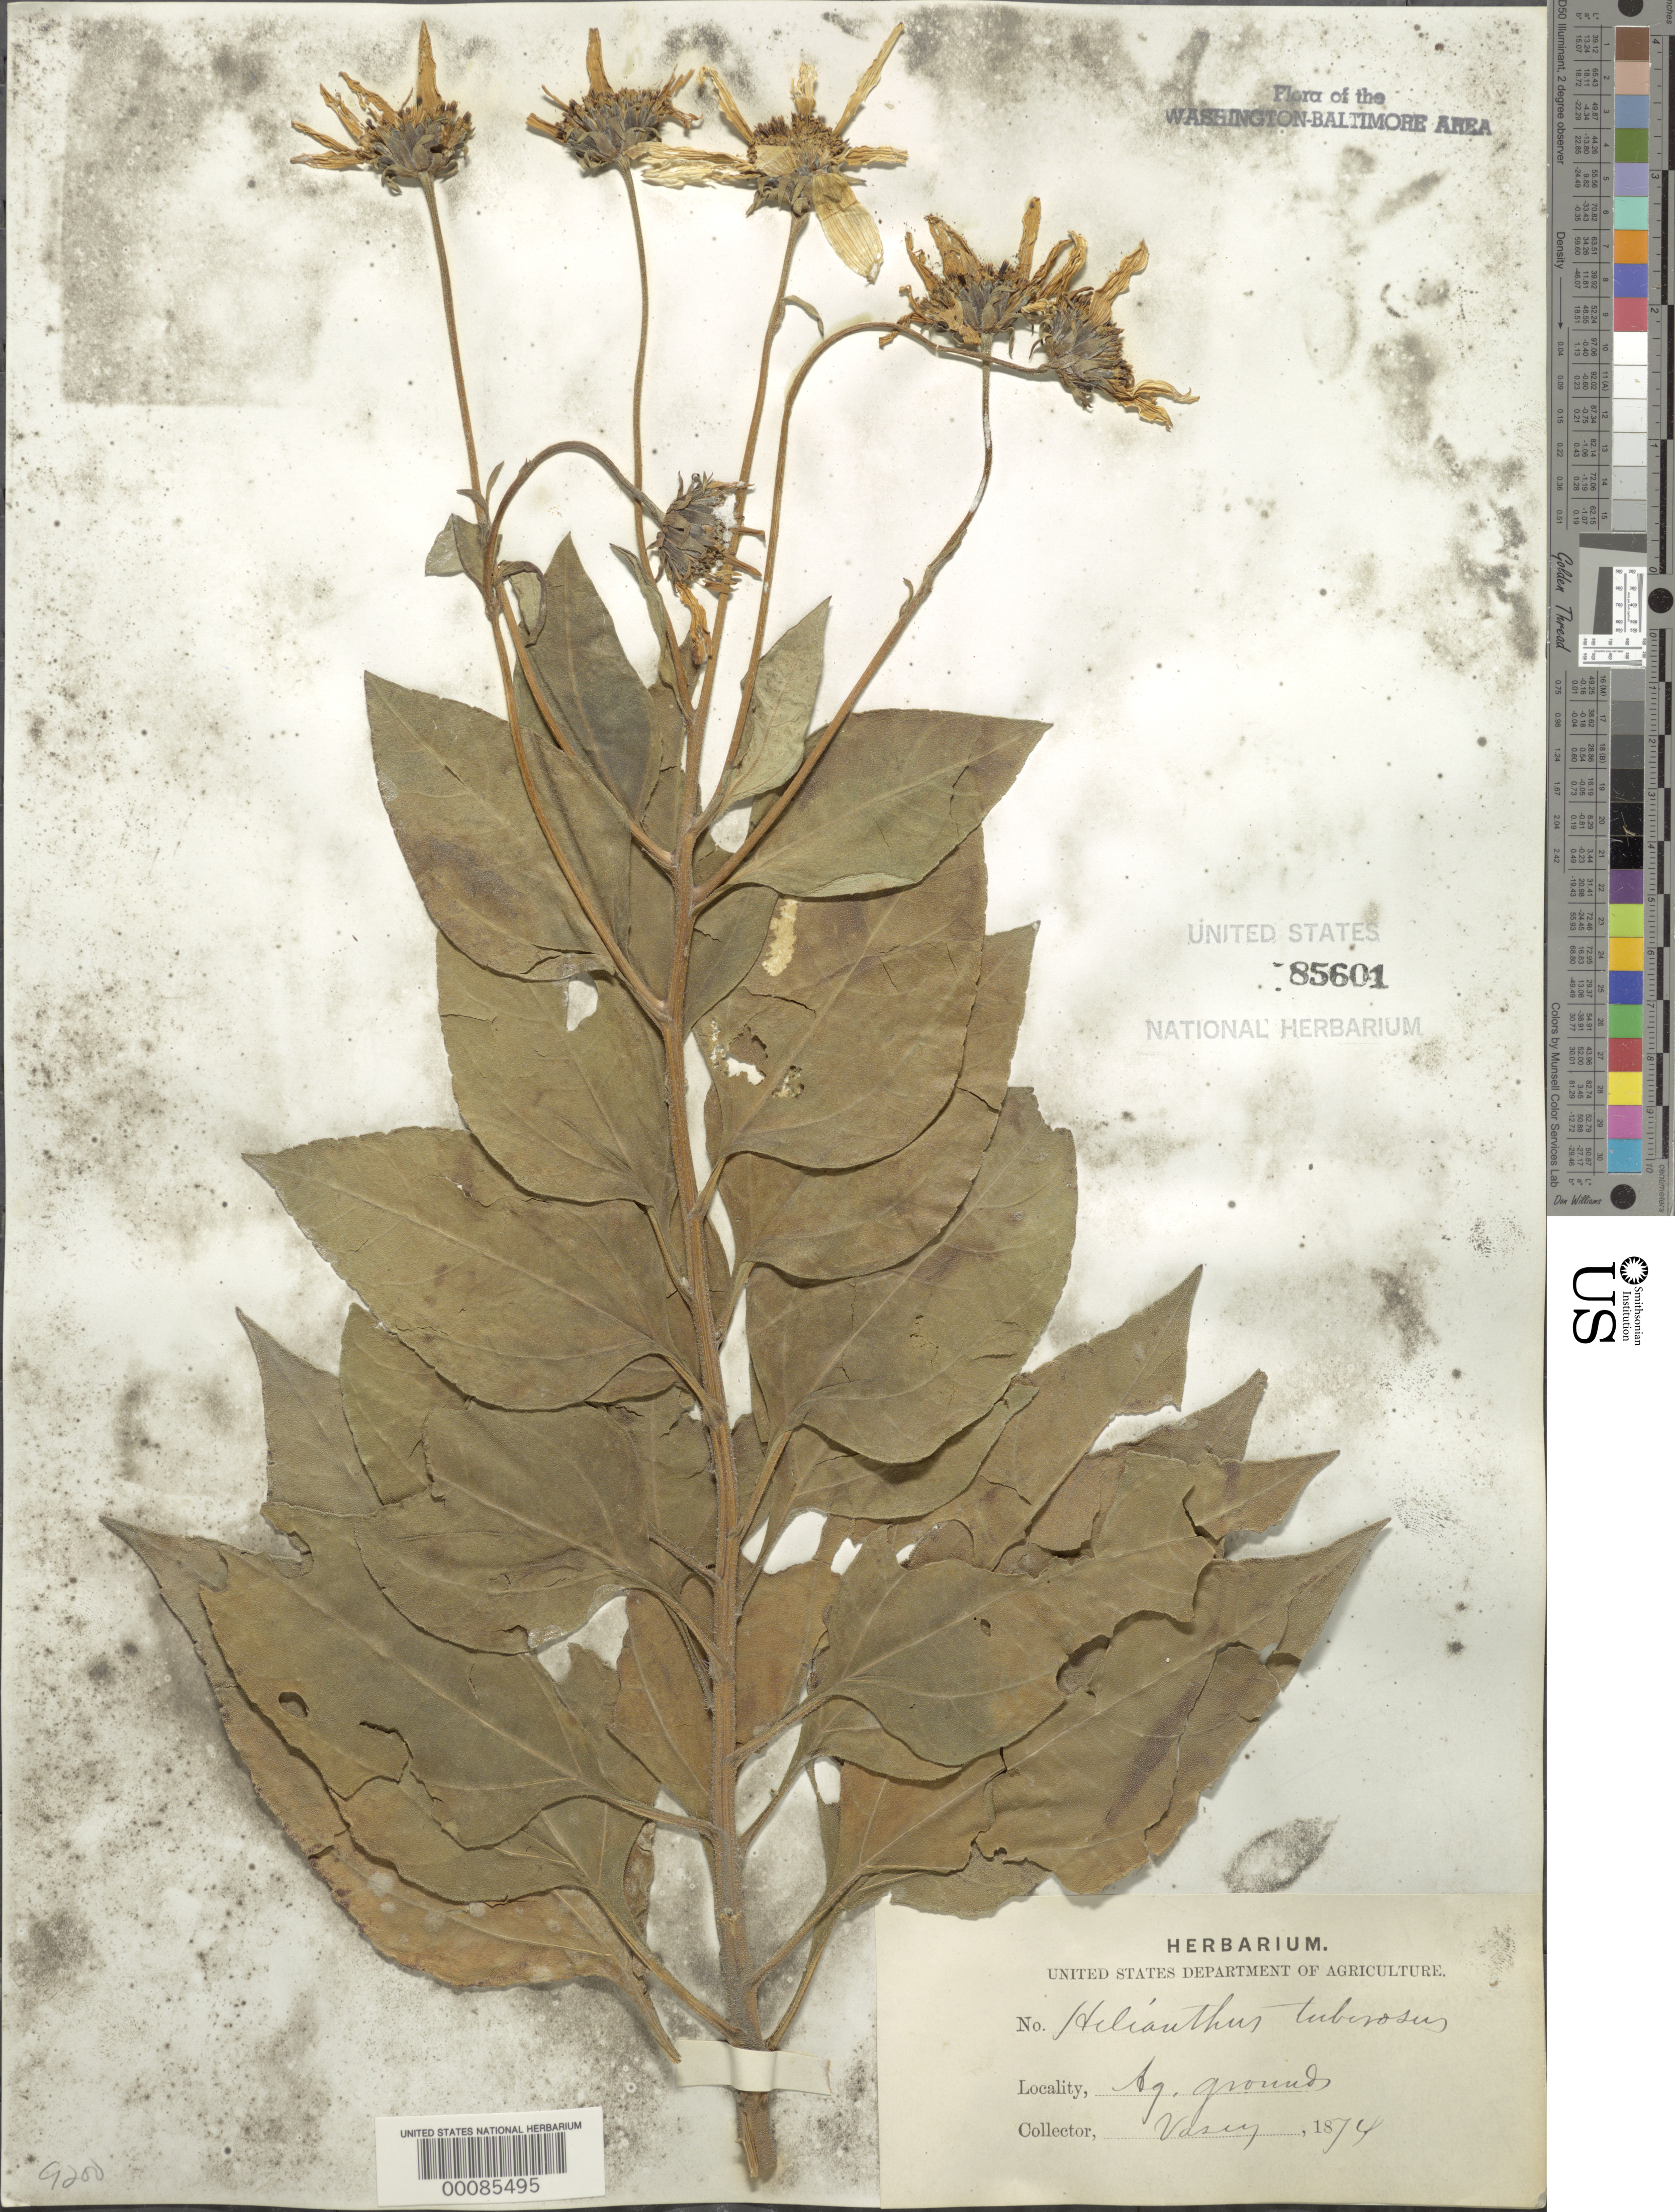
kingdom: Plantae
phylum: Tracheophyta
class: Magnoliopsida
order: Asterales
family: Asteraceae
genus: Helianthus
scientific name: Helianthus tuberosus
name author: L.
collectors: G. Vasey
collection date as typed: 1874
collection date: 1874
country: United States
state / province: District of Columbia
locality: Agriculture grounds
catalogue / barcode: US 85601